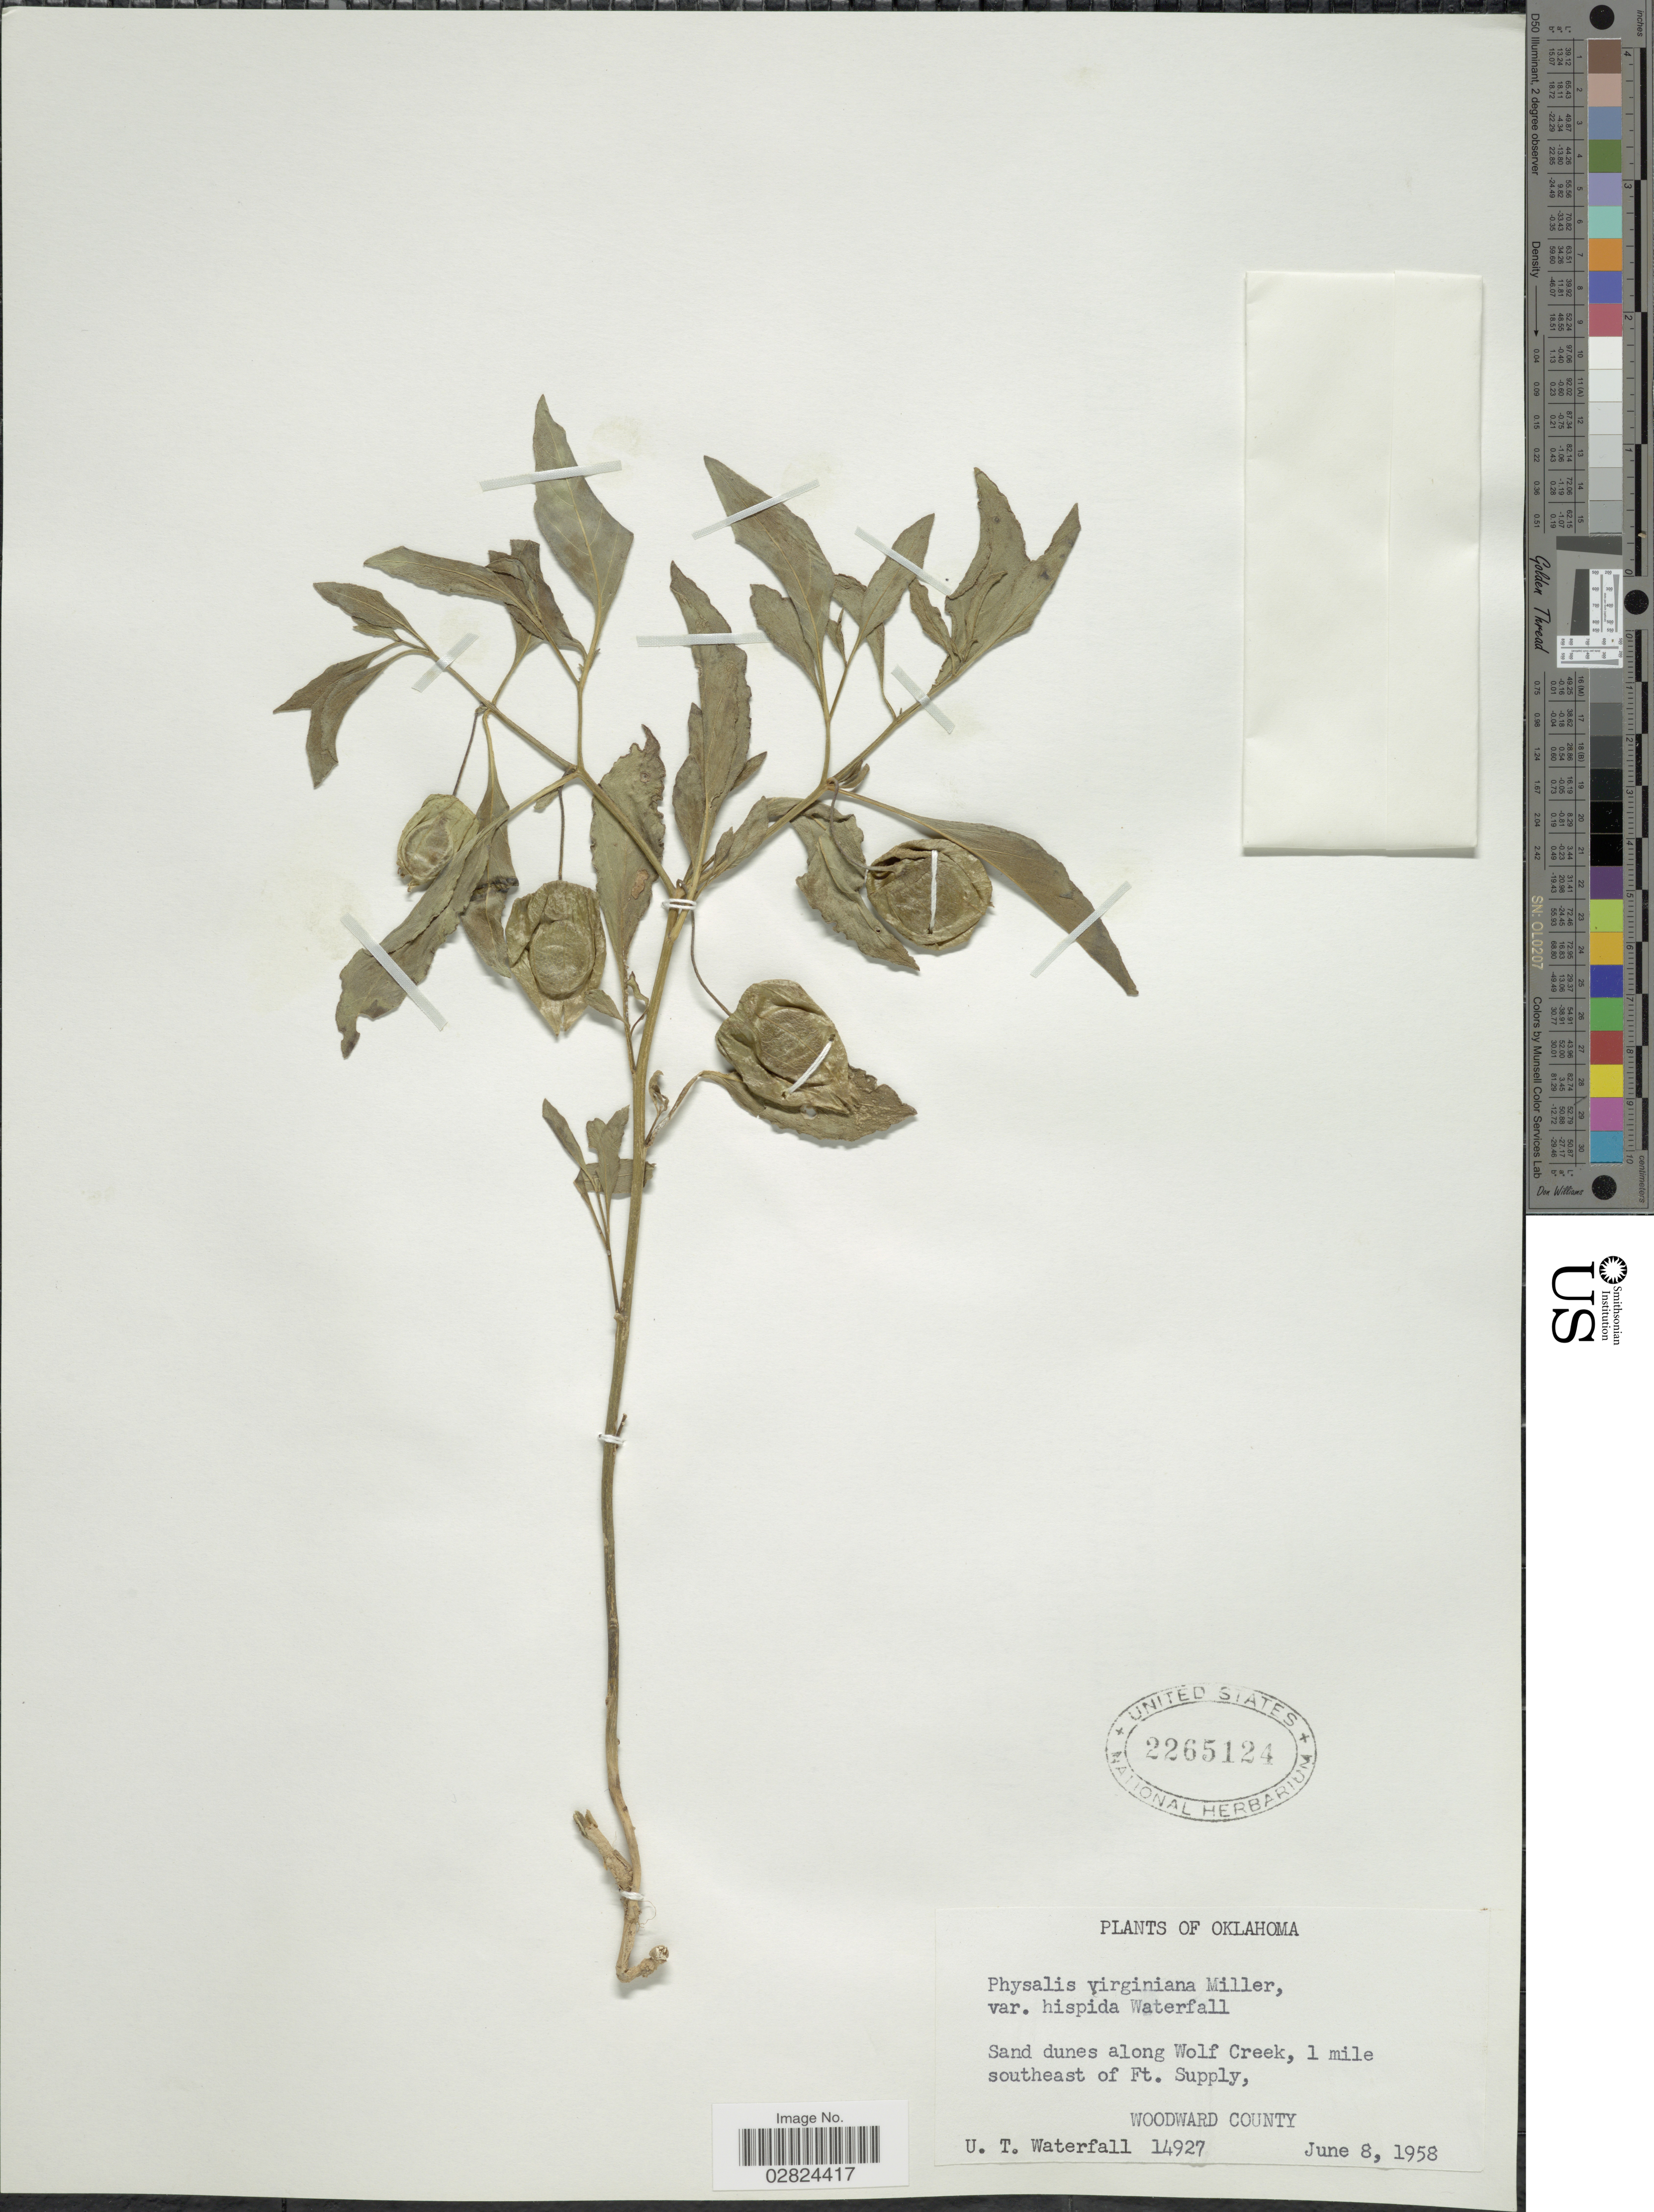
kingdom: Plantae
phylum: Tracheophyta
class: Magnoliopsida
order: Solanales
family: Solanaceae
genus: Physalis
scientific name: Physalis virginiana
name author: Mill.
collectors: U. T. Waterfall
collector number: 14927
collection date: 1958-06-08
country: United States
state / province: Oklahoma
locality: Along Wolf Creek, 1 mile southeast of Ft. Supply, Woodward County.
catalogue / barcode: US 2265124